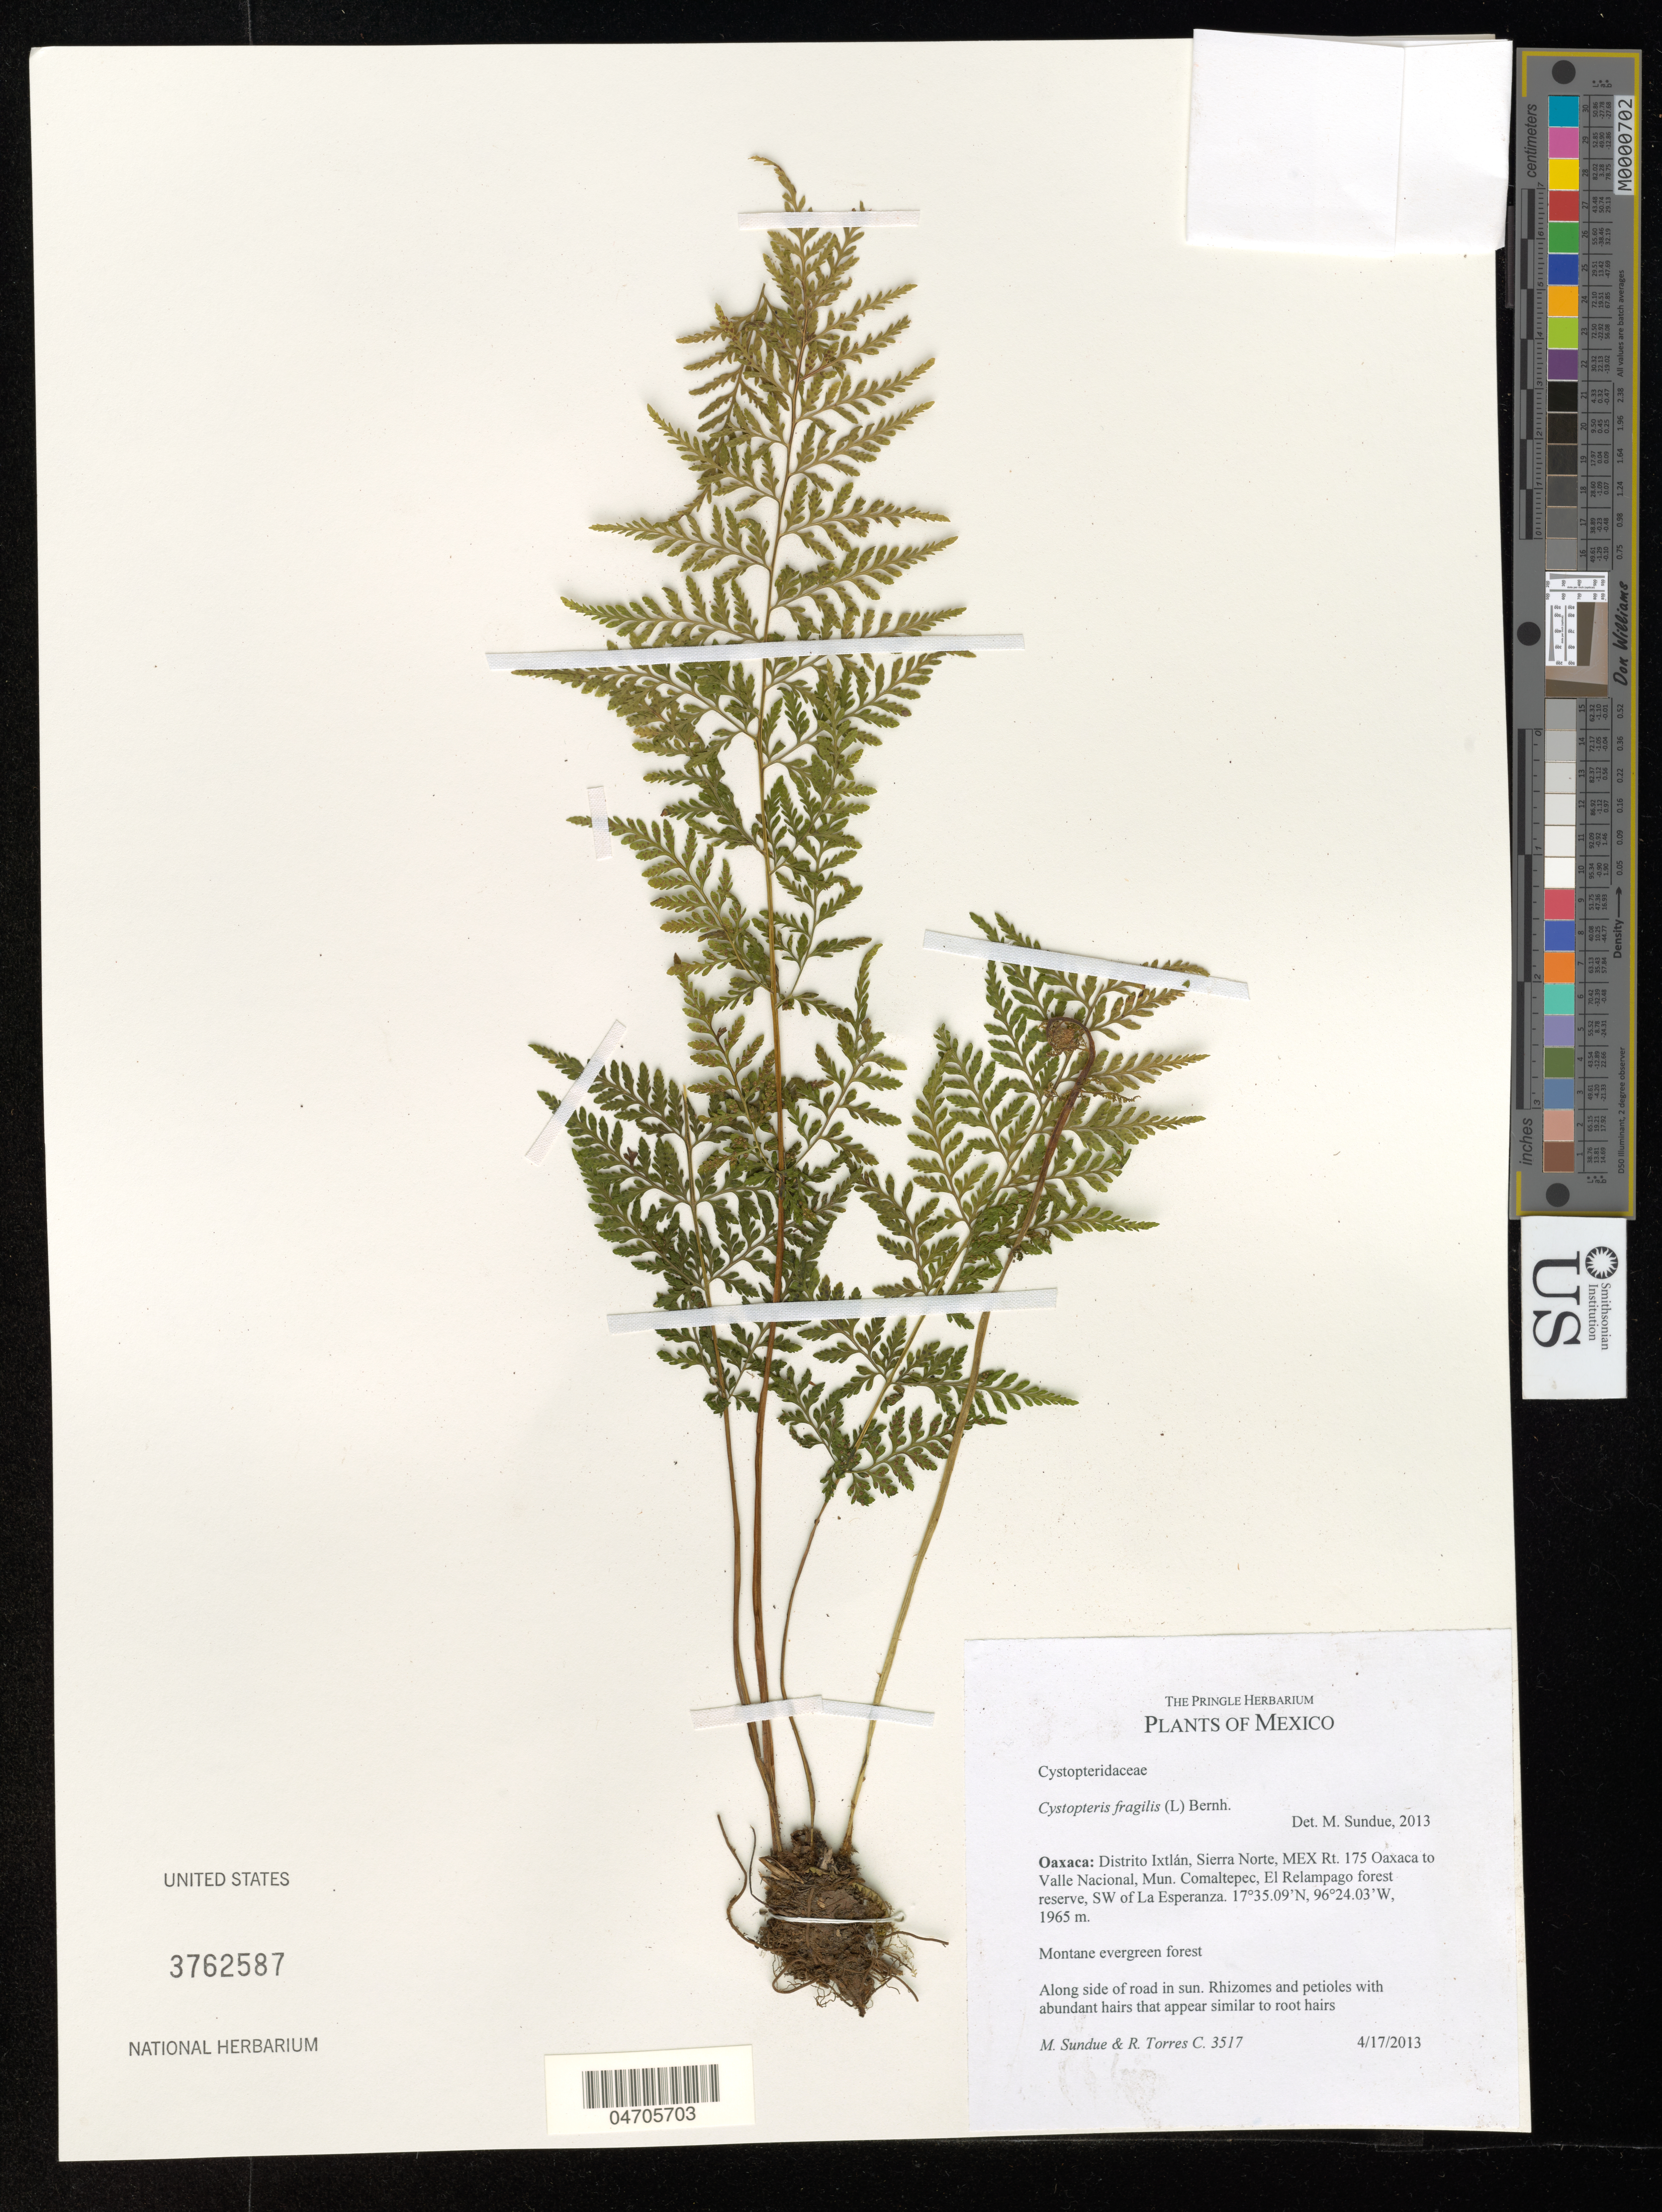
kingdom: Plantae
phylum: Tracheophyta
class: Polypodiopsida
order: Polypodiales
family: Cystopteridaceae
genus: Cystopteris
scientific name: Cystopteris fragilis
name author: (L.) Bernh.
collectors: M. Sundue & R. Torres C.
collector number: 3517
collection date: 2013-04-17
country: Mexico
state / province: Oaxaca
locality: Distrito Ixtlán, Sierra Norte, MEX Rt. 175 Oaxaca to Valle Nacional, Mun. Comaltepec, El Relampago forest reserve, SW of La Esperanza.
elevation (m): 1965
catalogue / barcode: US 3762587